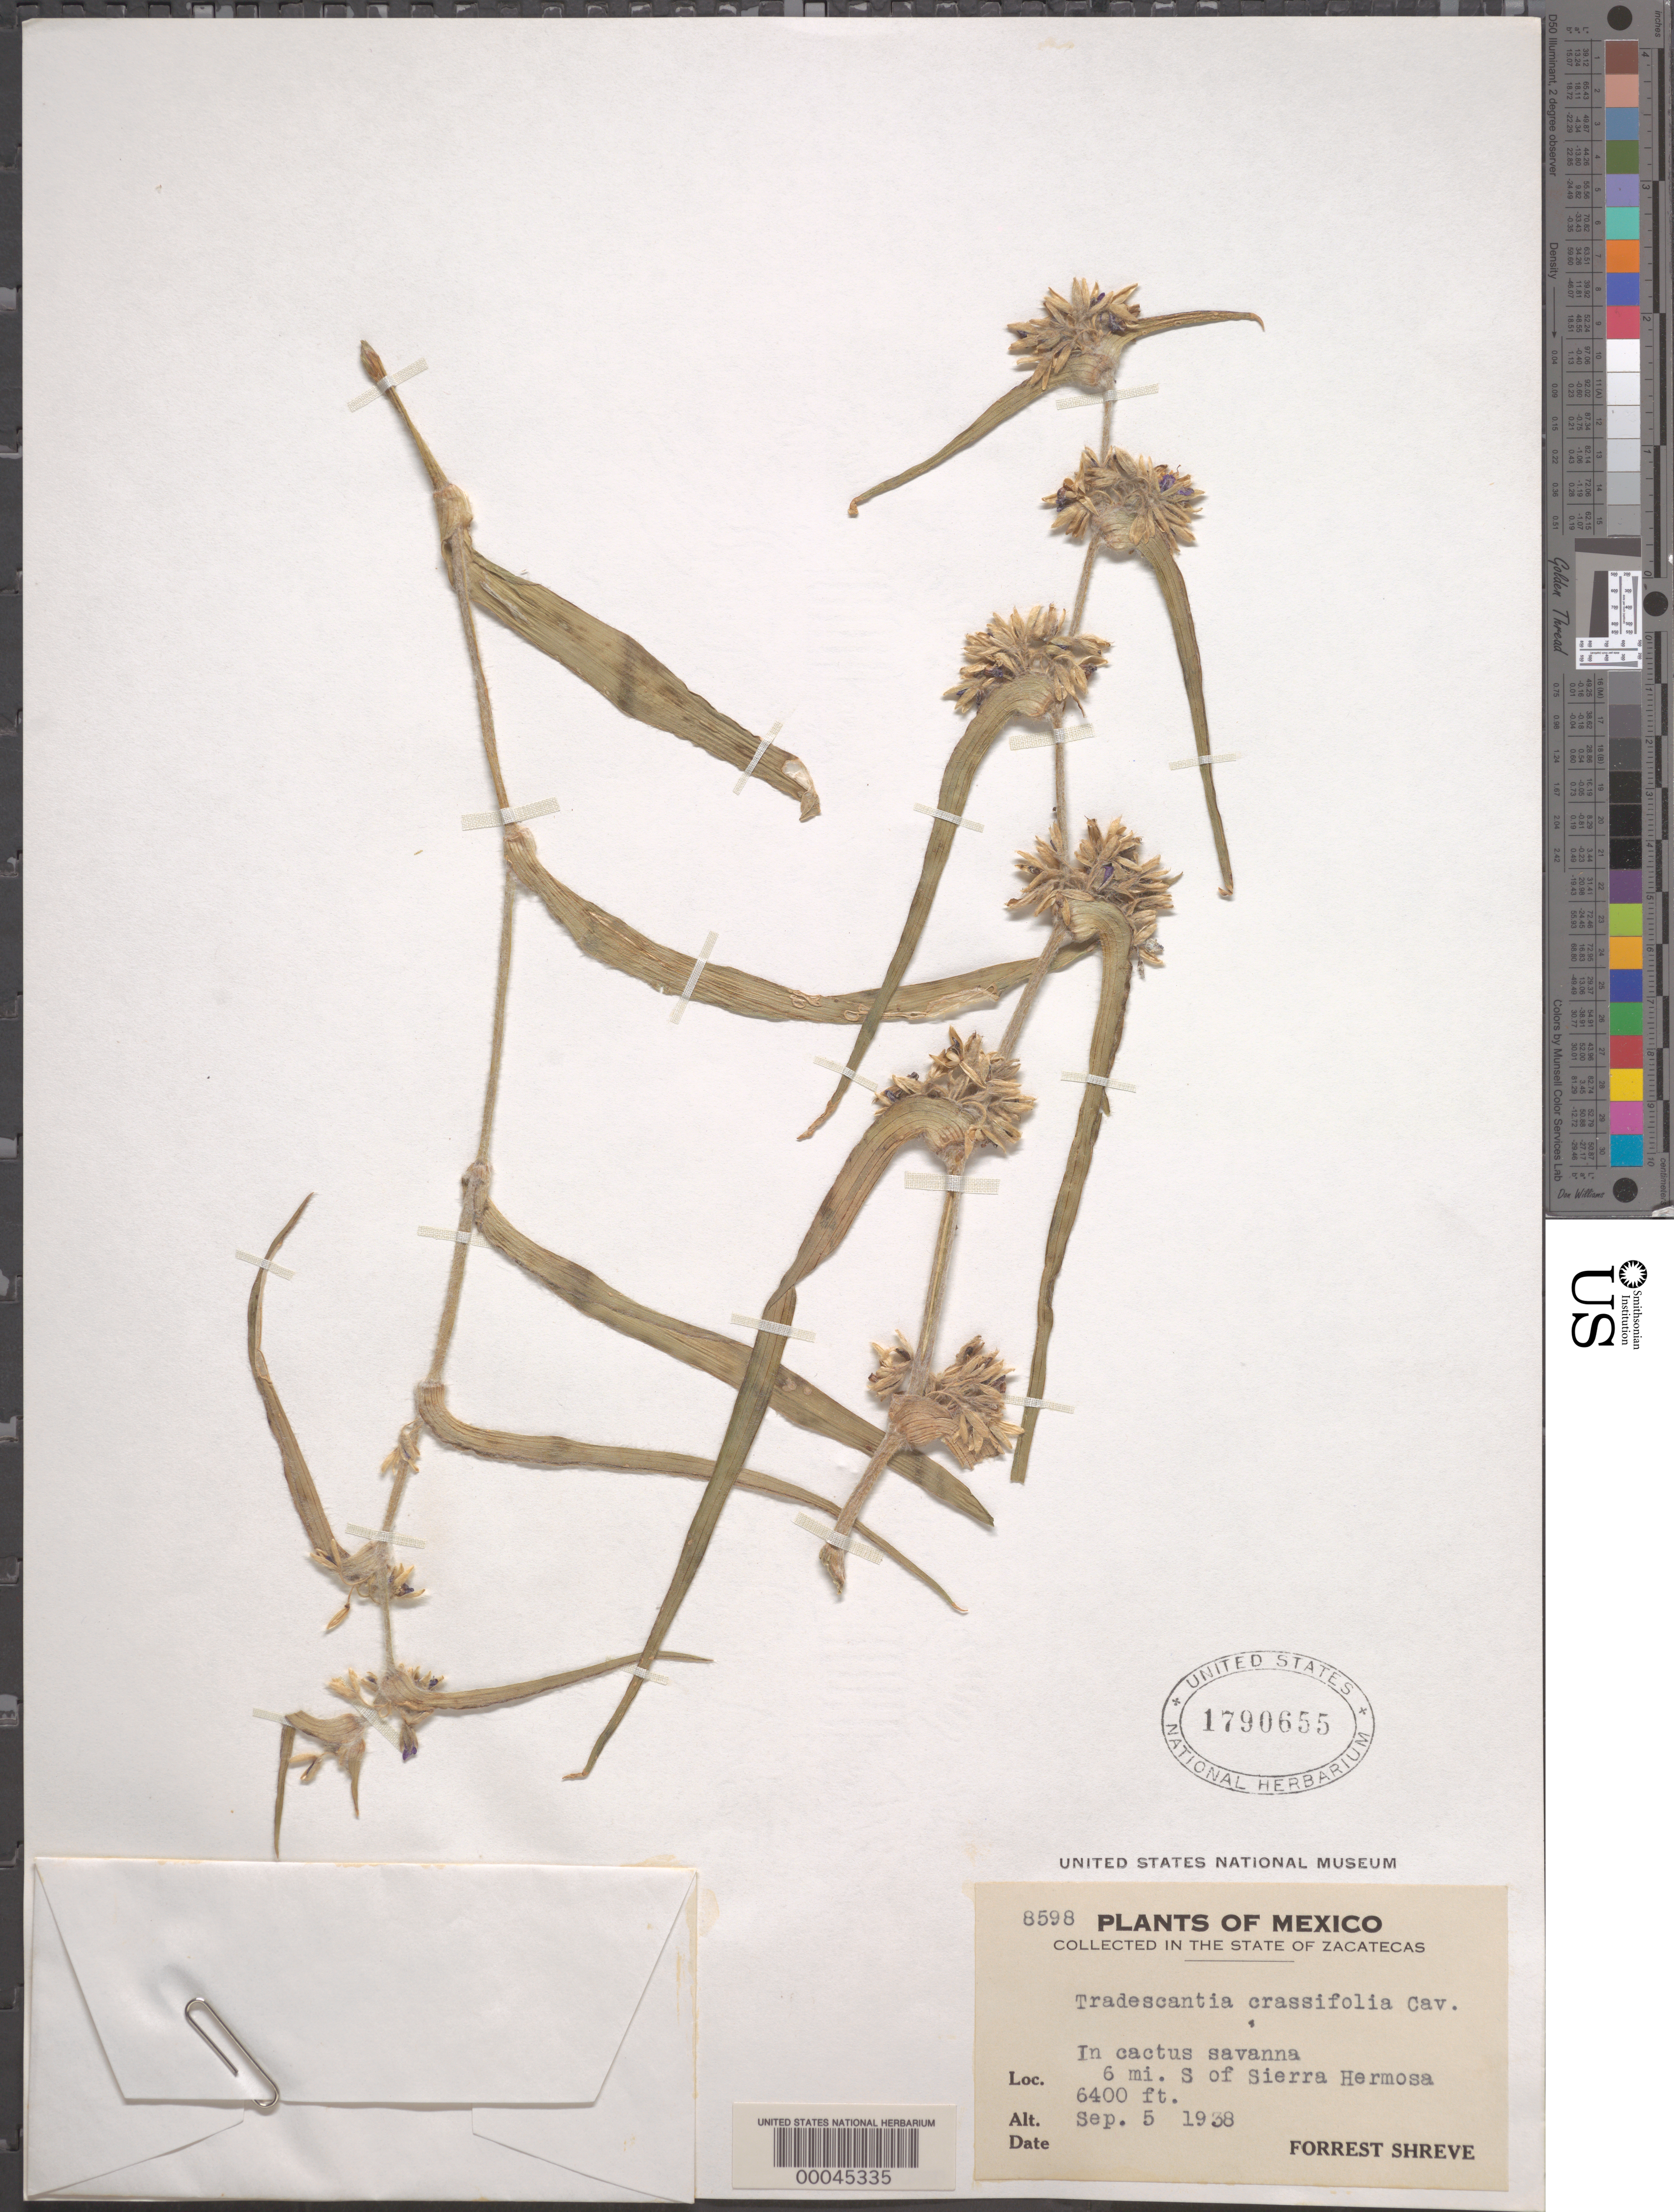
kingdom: Plantae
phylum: Tracheophyta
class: Liliopsida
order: Commelinales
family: Commelinaceae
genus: Tradescantia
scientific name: Tradescantia crassifolia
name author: Cav.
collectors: F. Shreve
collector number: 8598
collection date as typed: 05 Sep 1938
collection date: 1938-09-05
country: Mexico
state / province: Zacatecas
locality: S of sierra hermosa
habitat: Cactus savanna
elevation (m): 1952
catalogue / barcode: US 1790655